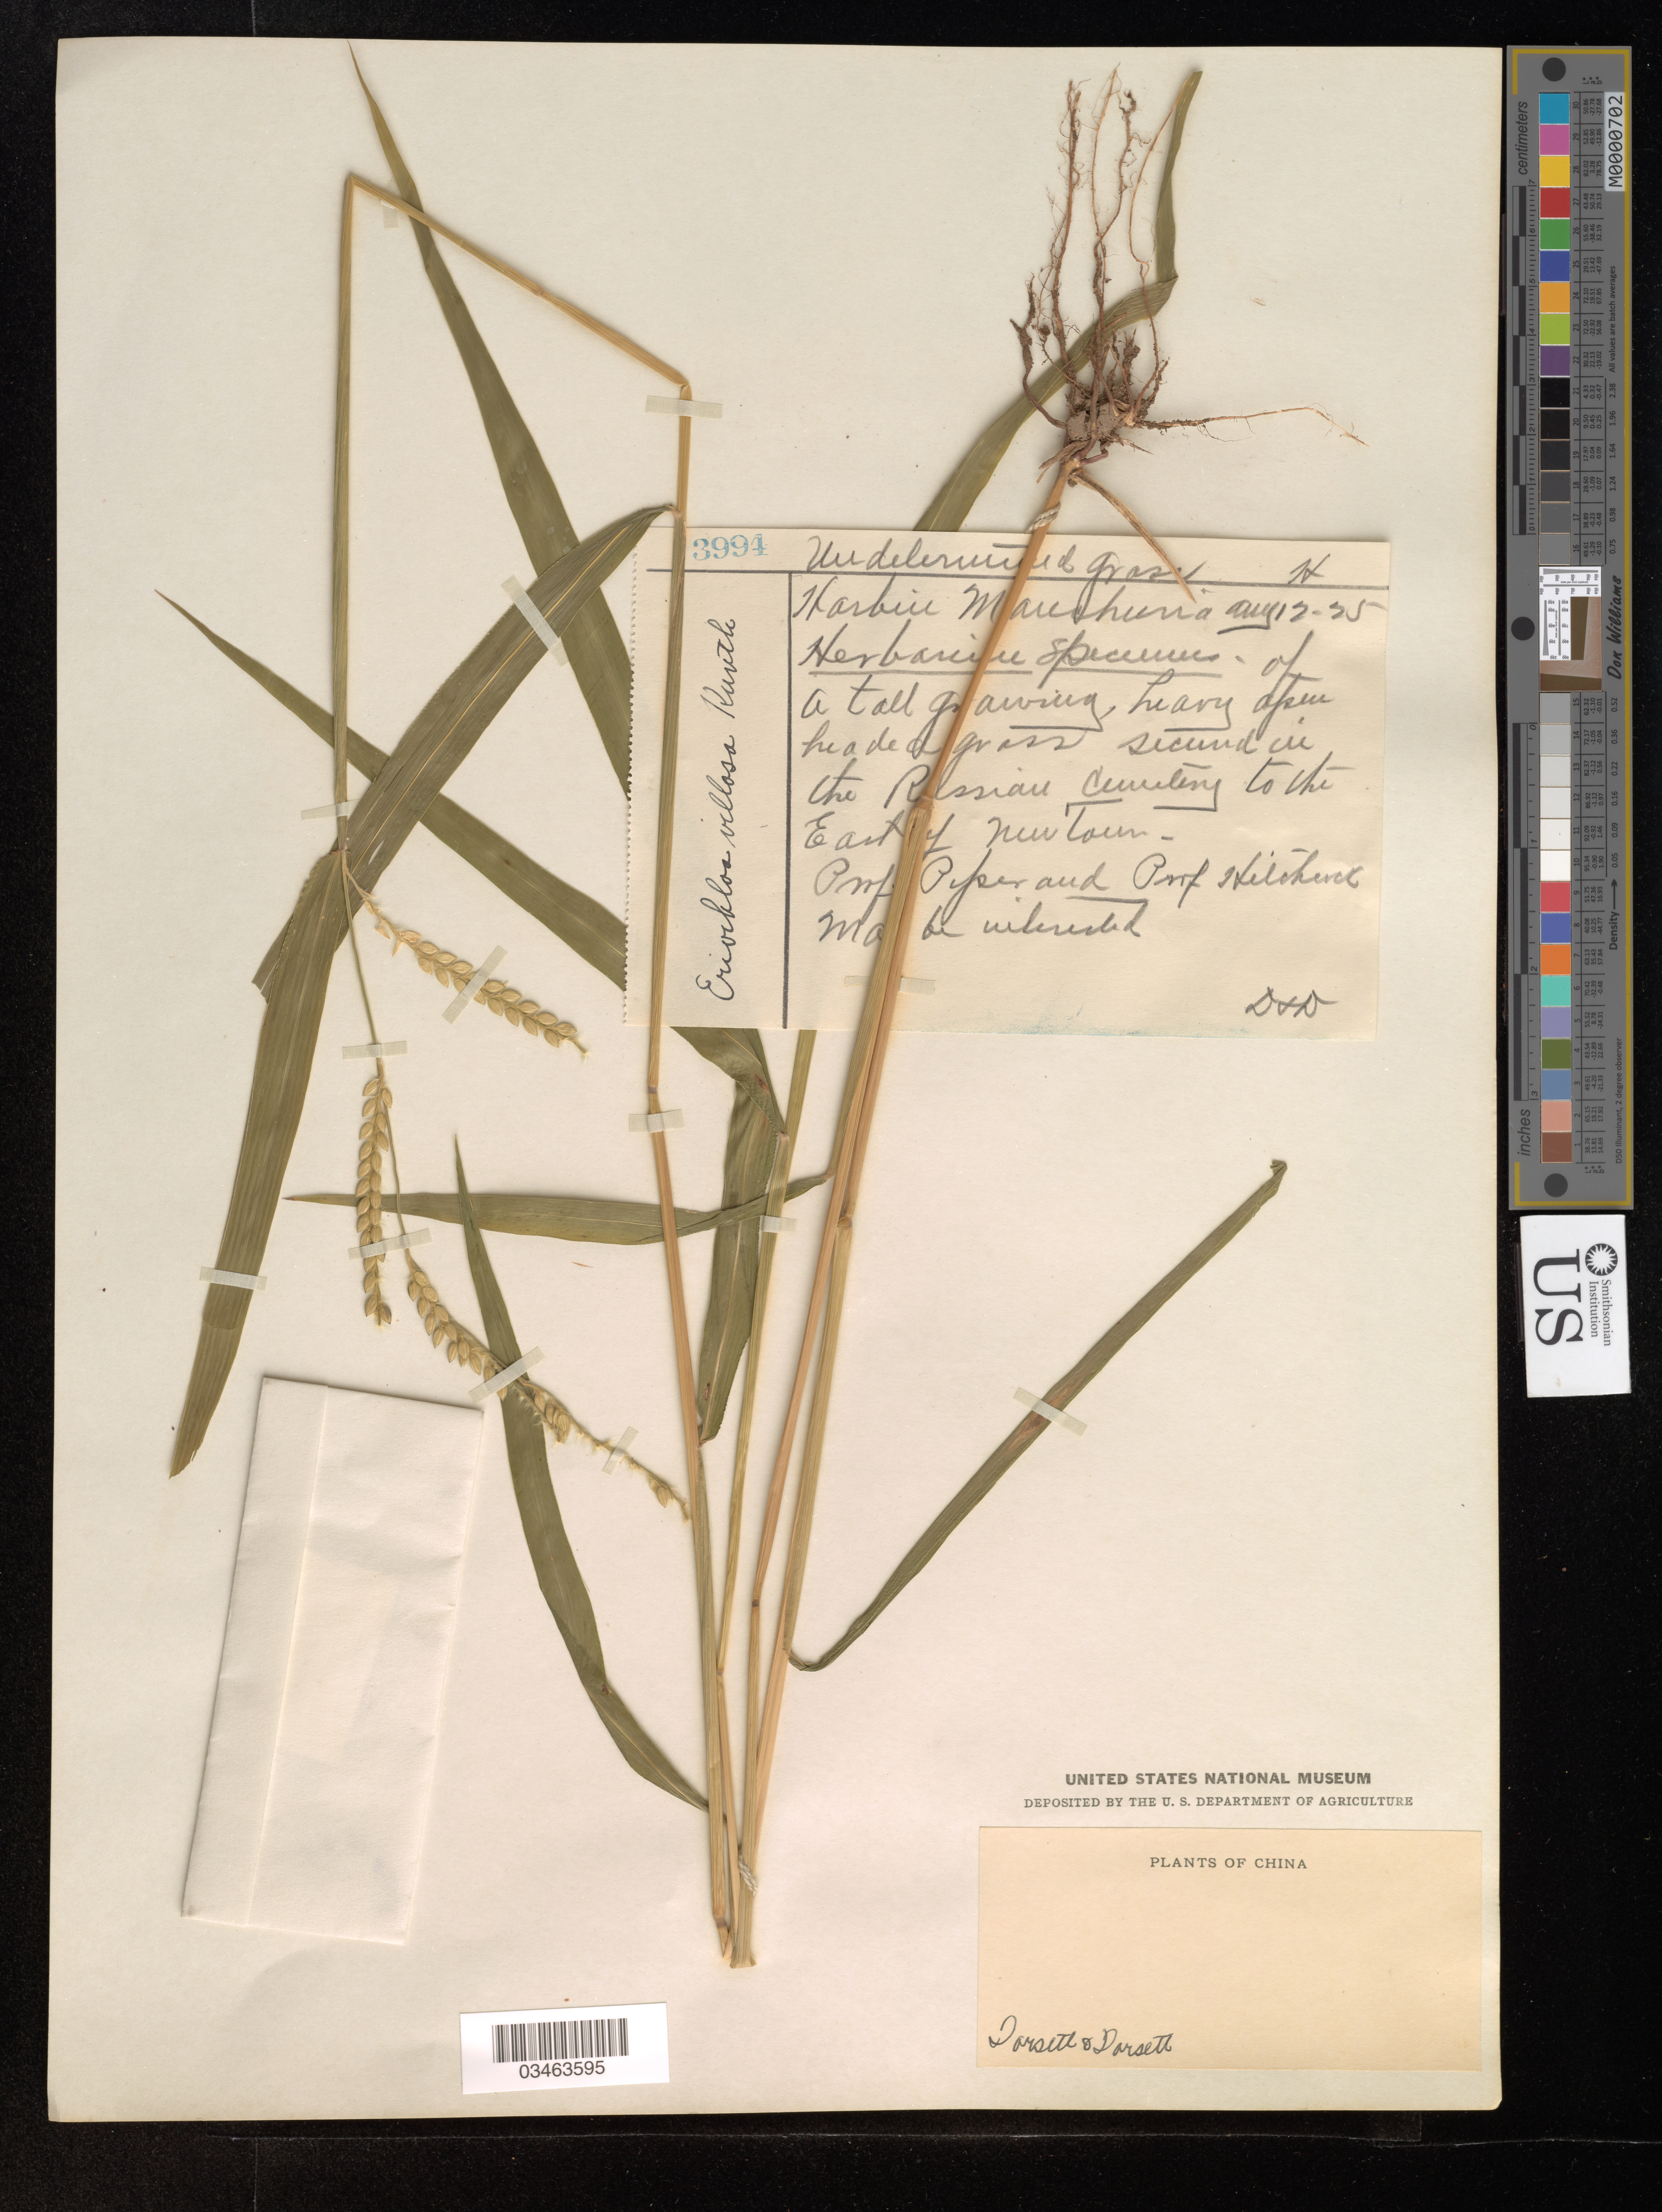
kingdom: Plantae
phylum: Tracheophyta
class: Liliopsida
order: Poales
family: Poaceae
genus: Eriochloa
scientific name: Eriochloa villosa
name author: (Thunb.) Kunth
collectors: -- Dorsett & -- Dorsett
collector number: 3994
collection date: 1975-08-12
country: China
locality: The Russian Cemetery to the East of New Town.